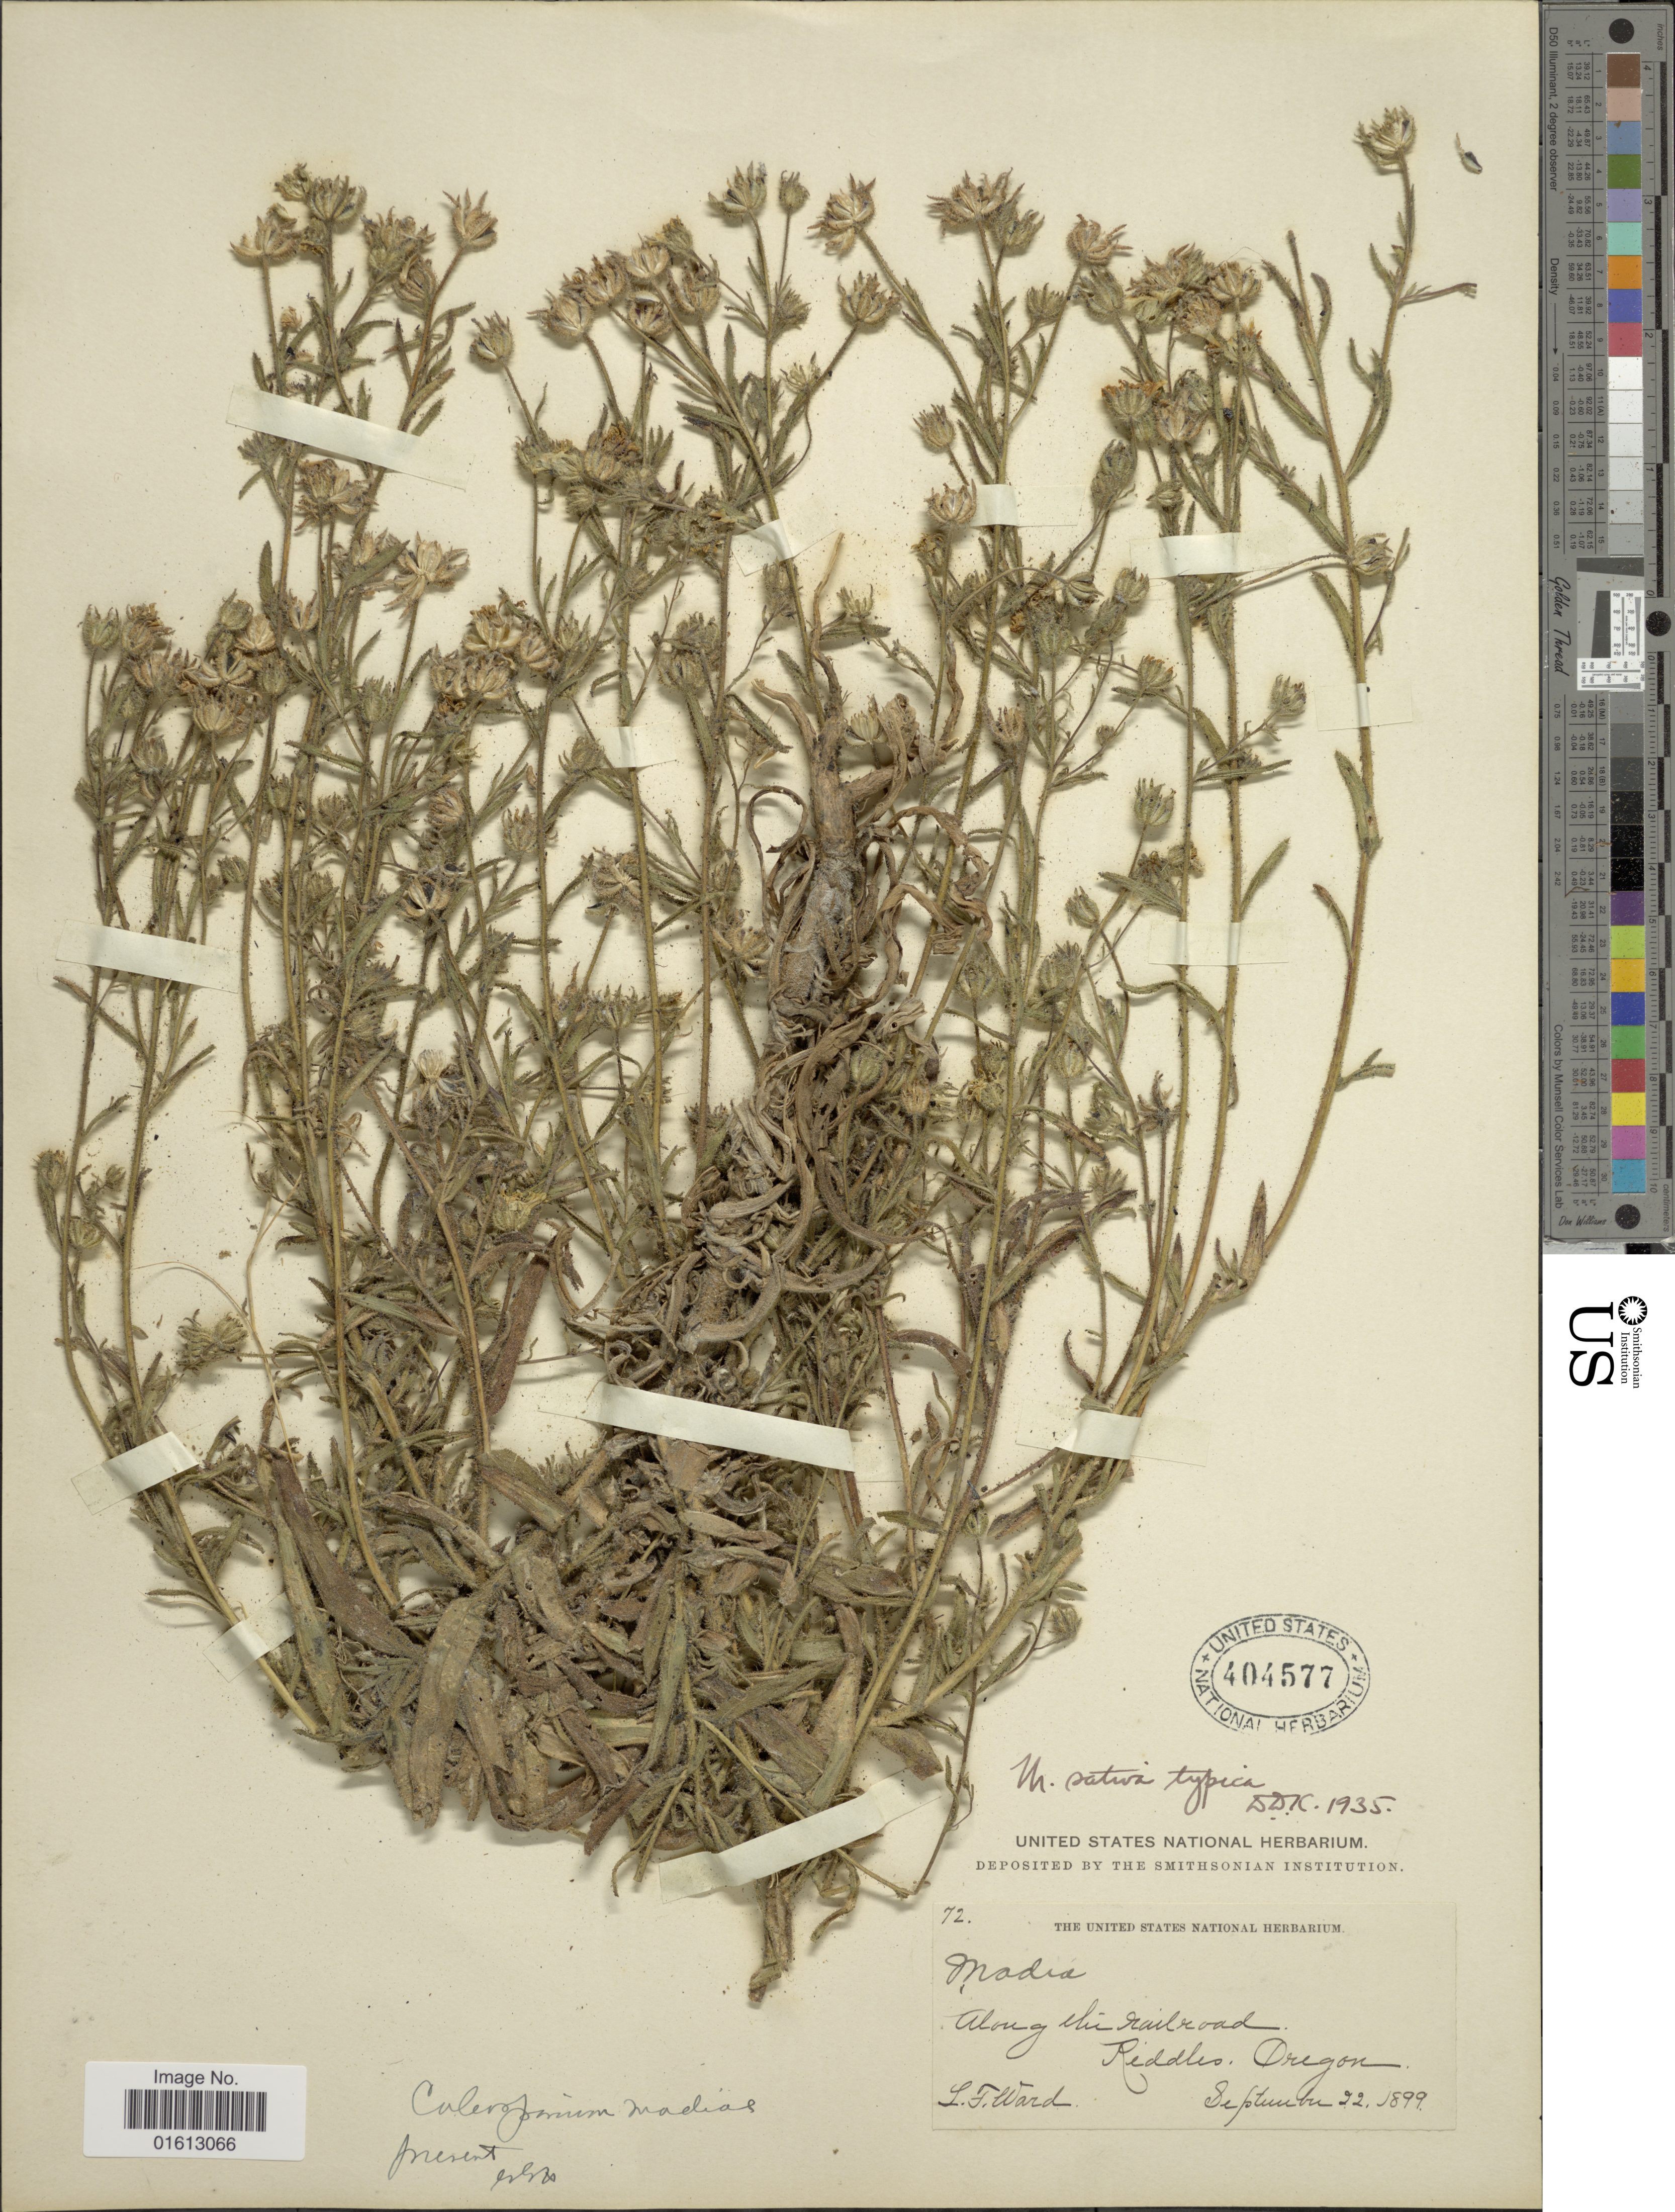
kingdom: Plantae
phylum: Tracheophyta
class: Magnoliopsida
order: Asterales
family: Asteraceae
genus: Madia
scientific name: Madia sativa subsp. sativa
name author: Molina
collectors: L. Ward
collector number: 72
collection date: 1899-09-22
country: United States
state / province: Oregon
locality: Oregon, along the railroad, Reddles.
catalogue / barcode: US 404577